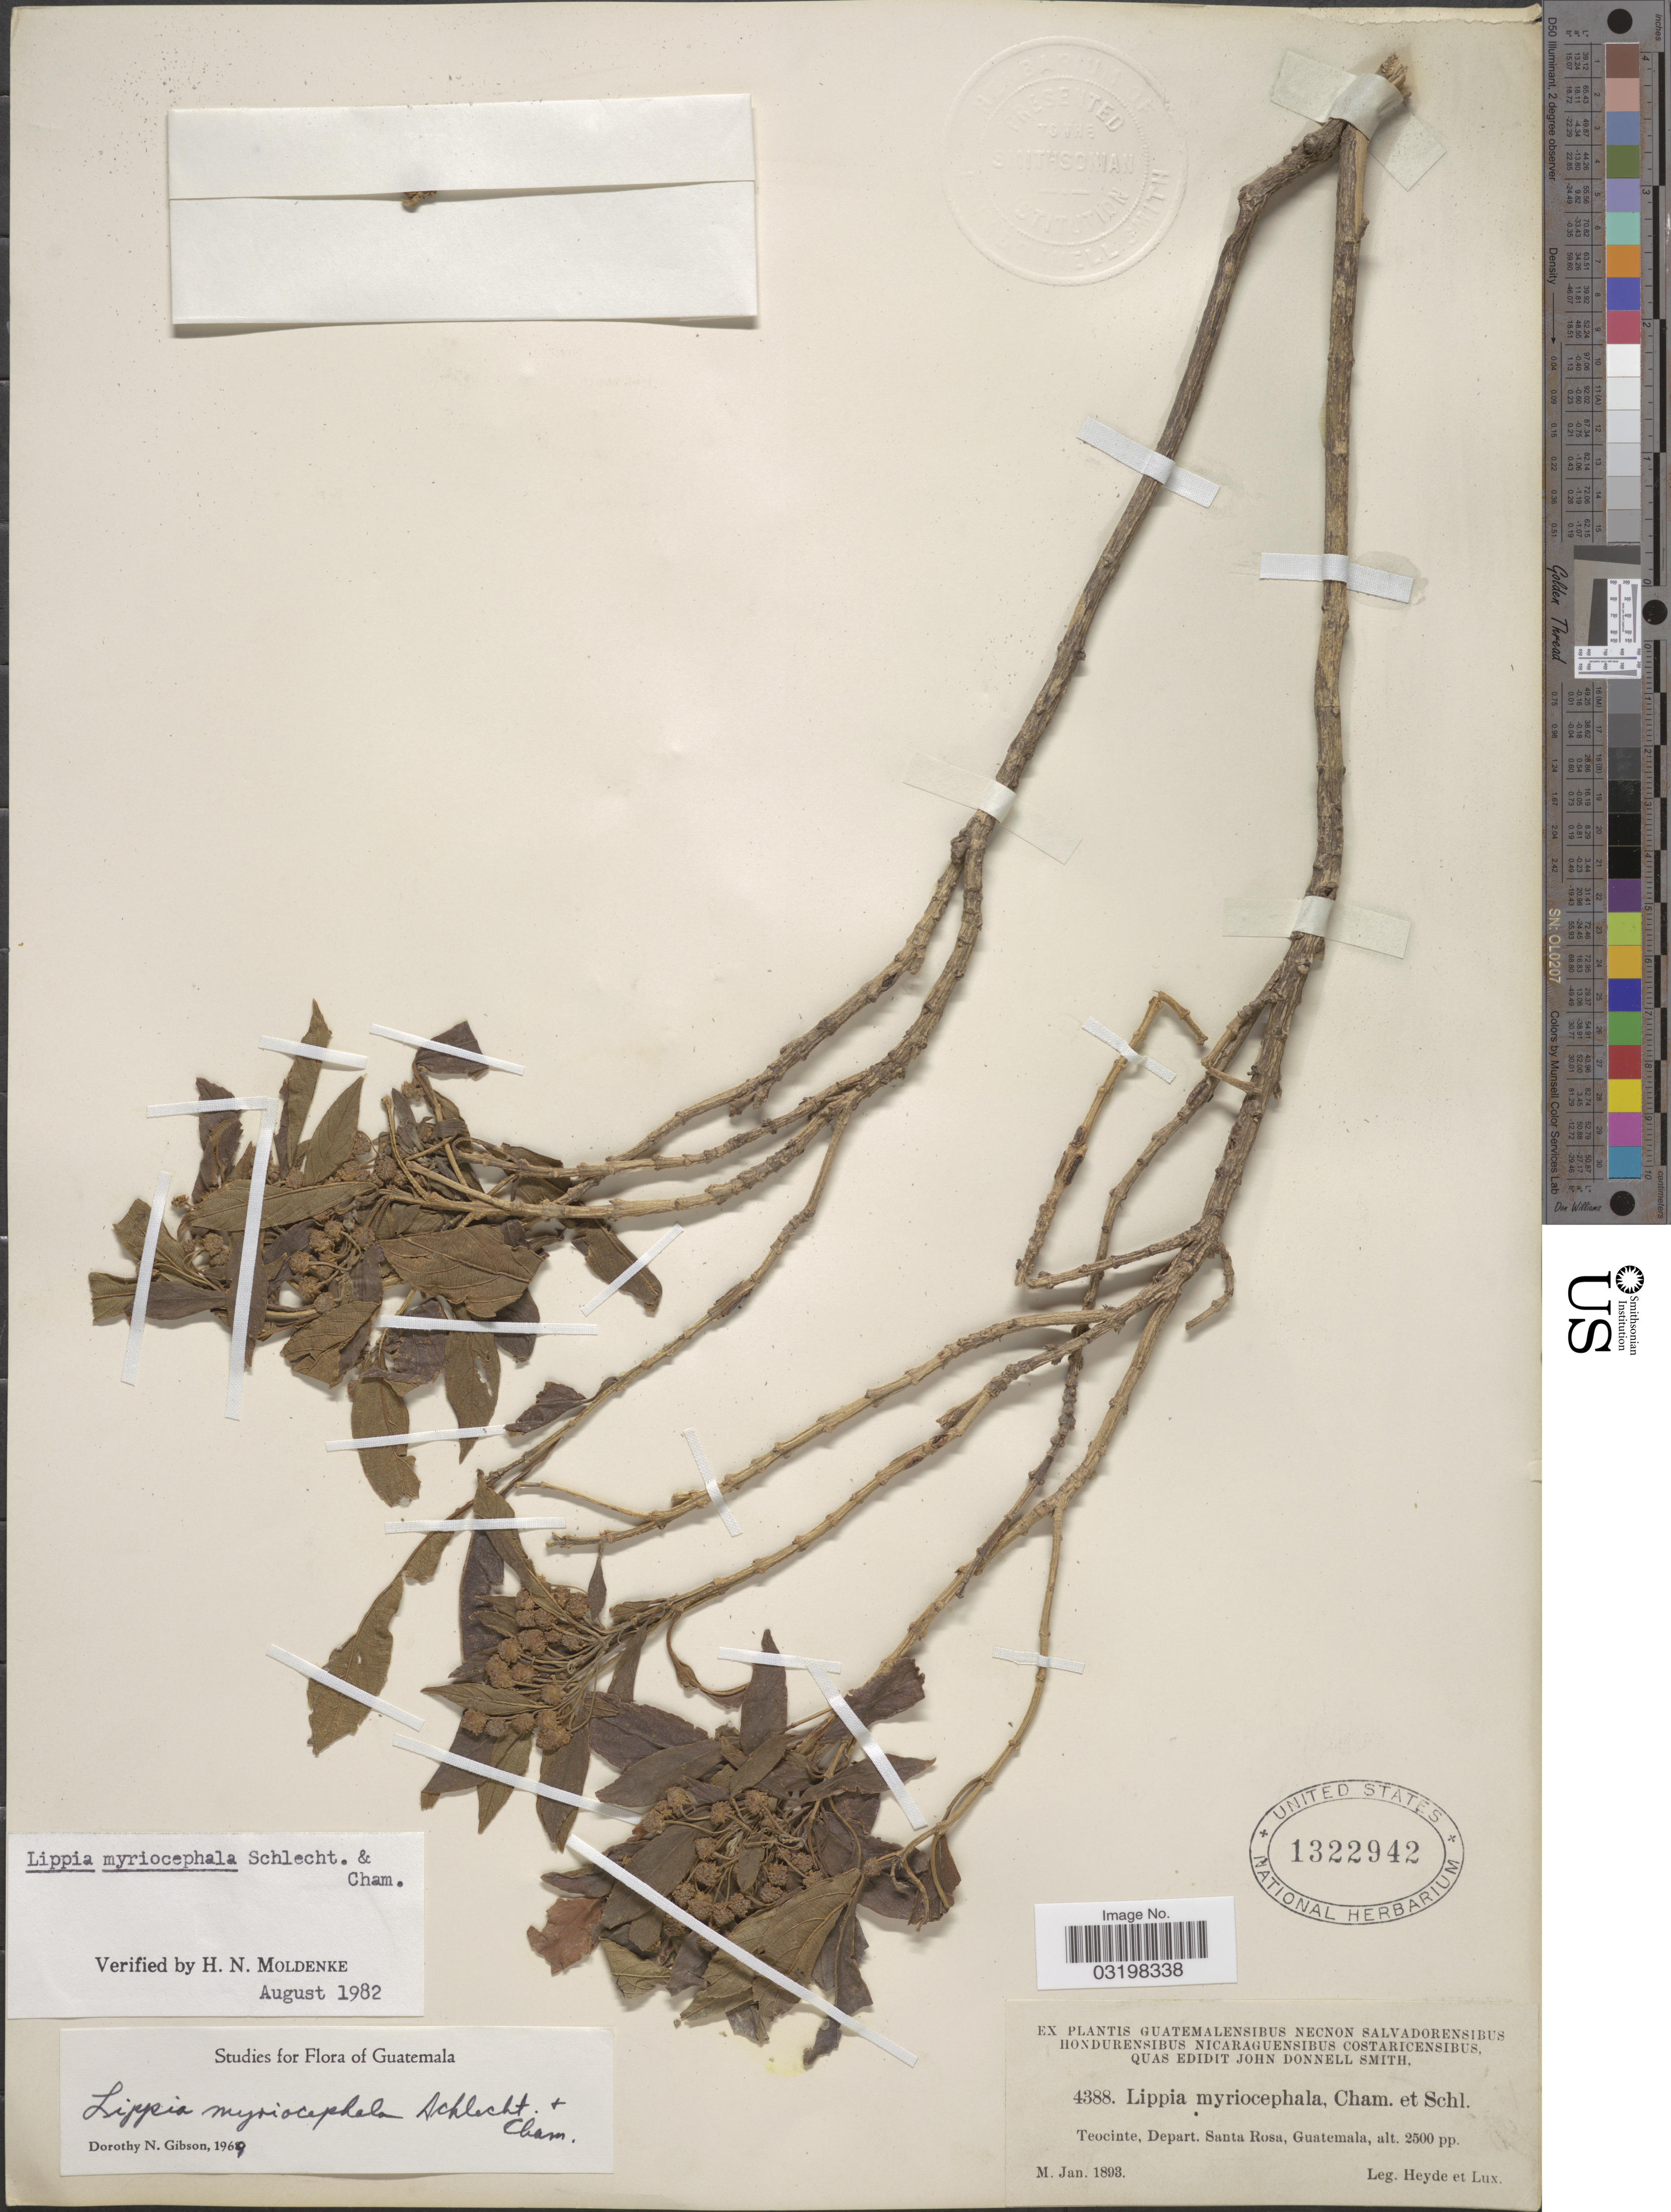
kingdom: Plantae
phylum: Tracheophyta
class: Magnoliopsida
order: Lamiales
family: Verbenaceae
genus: Lippia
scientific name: Lippia myriocephala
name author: Schltdl. & Cham.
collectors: Heyde & Lux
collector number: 4388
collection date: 1893-01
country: Guatemala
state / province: Santa Rosa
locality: Teocinte, Depart. Santa Rosa.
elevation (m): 762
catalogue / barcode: US 1322942